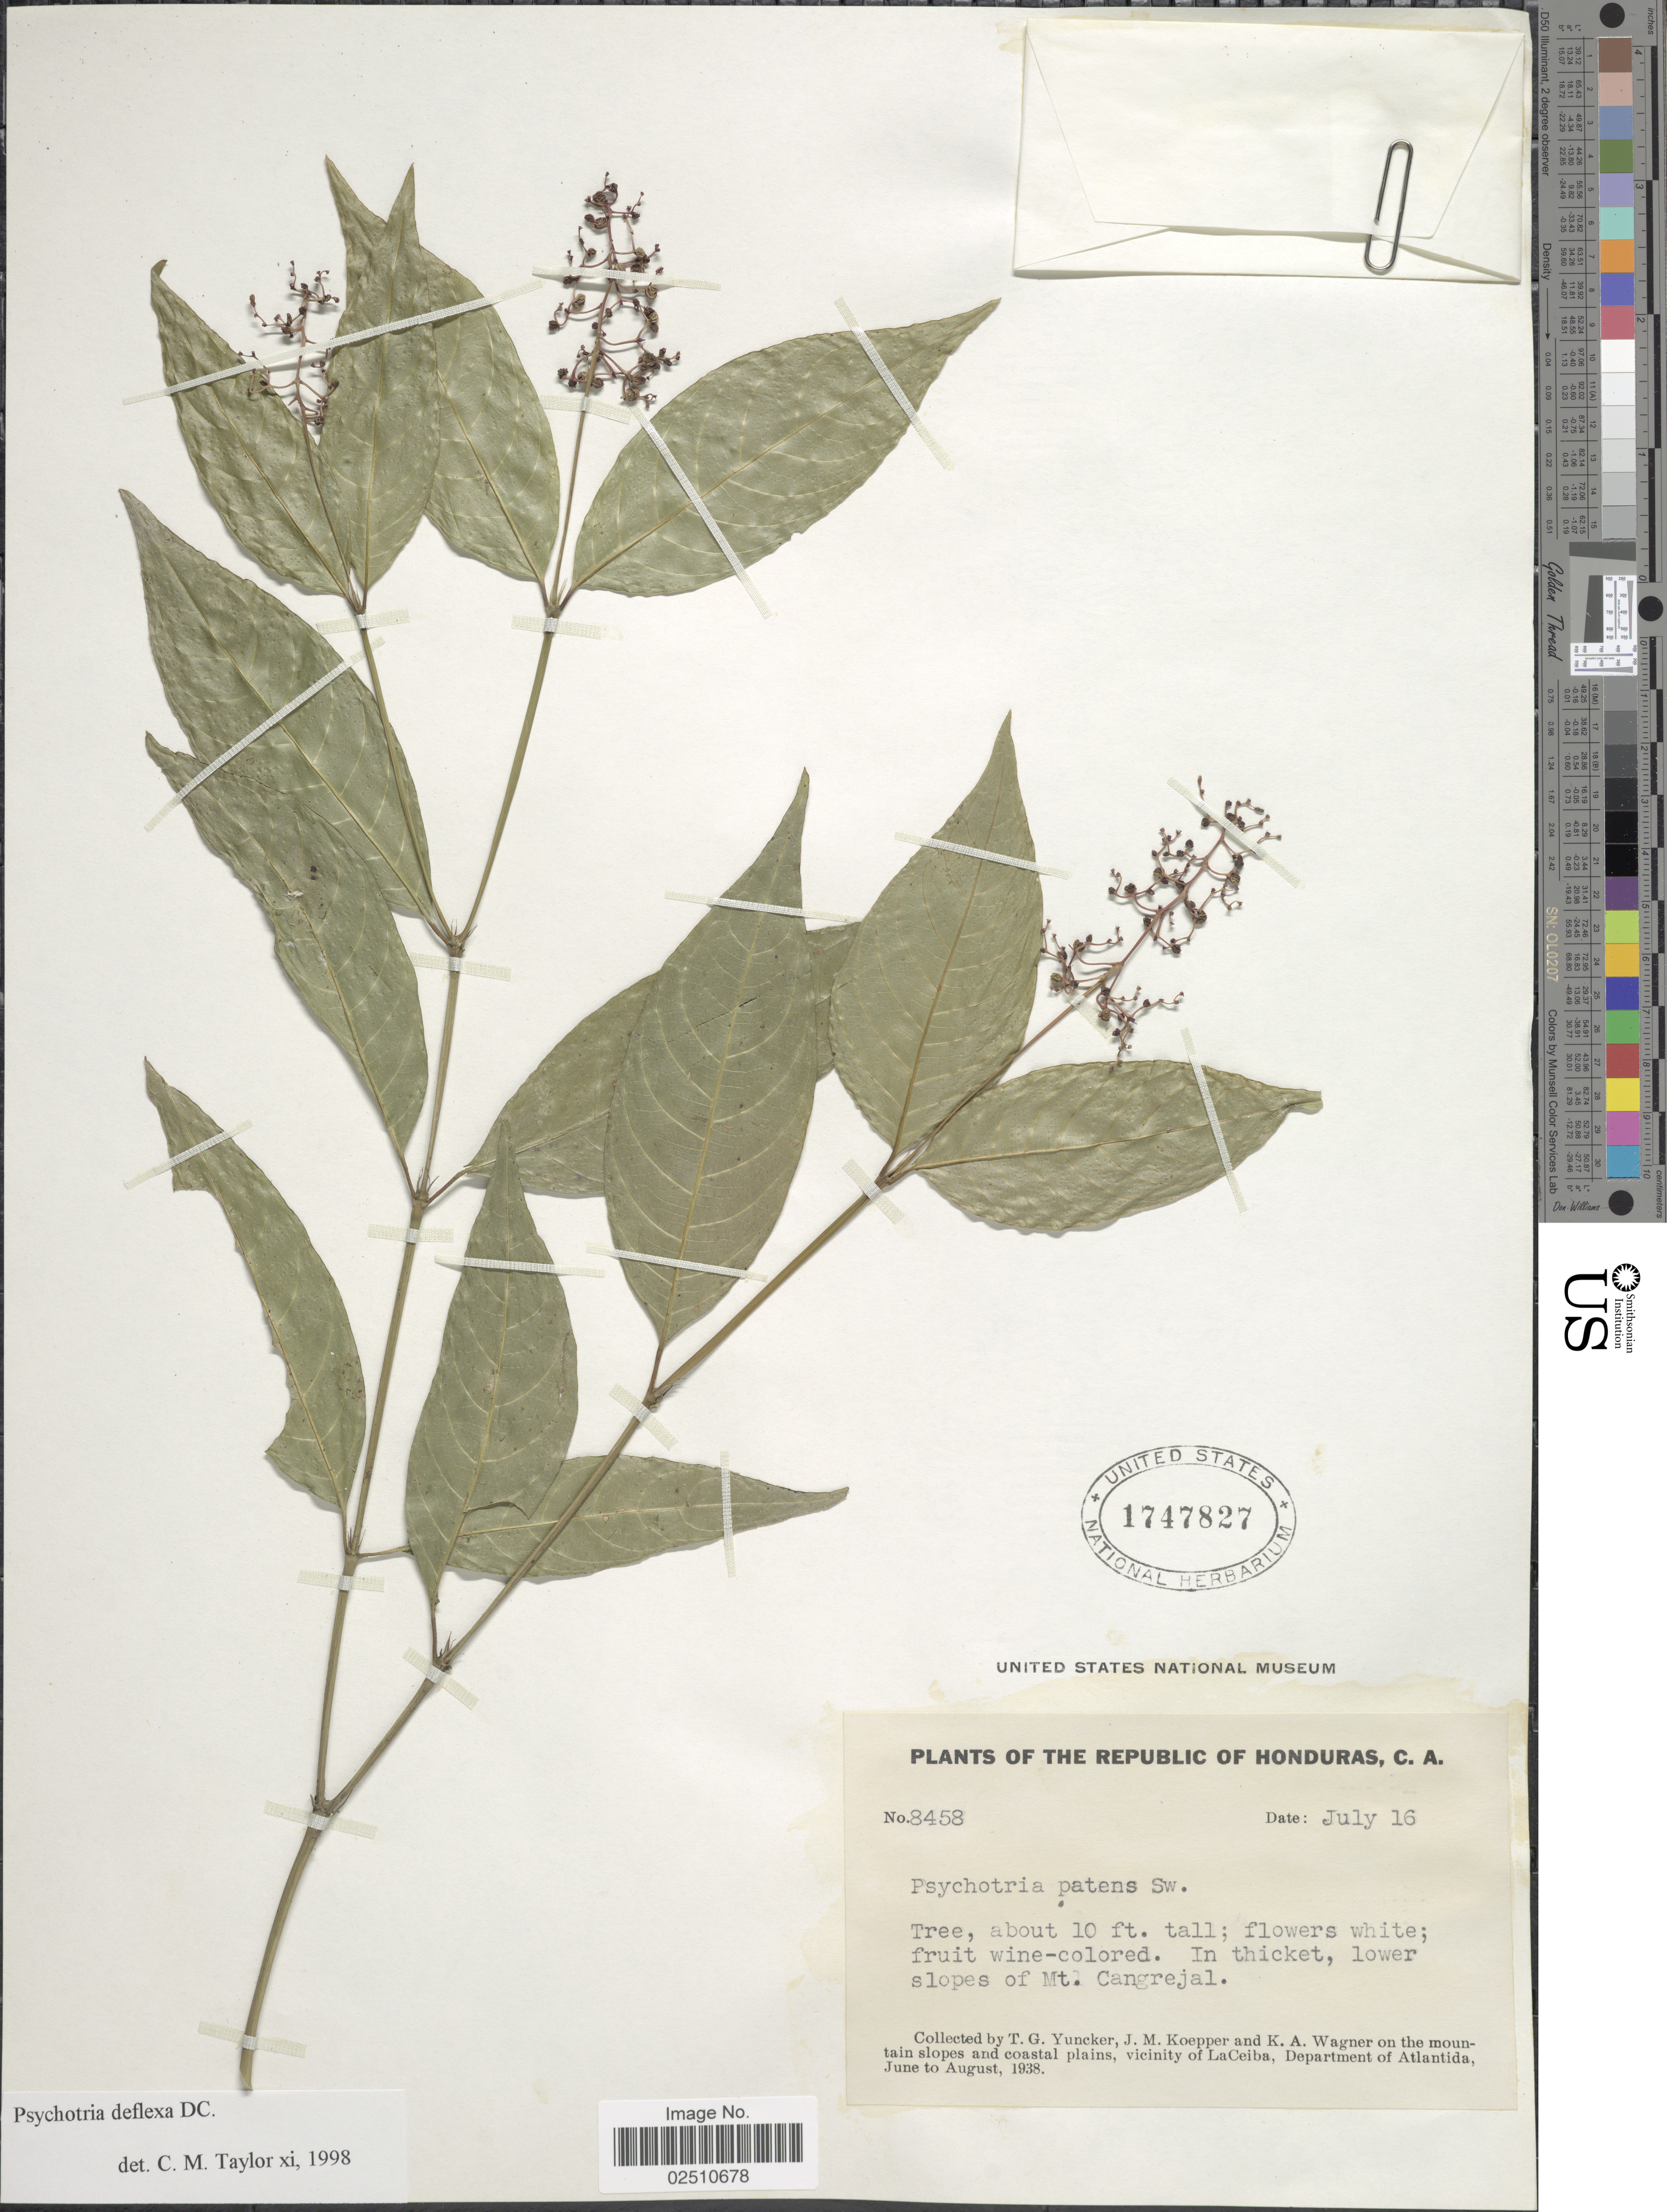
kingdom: Plantae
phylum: Tracheophyta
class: Magnoliopsida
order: Gentianales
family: Rubiaceae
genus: Psychotria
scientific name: Psychotria deflexa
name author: DC.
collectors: T. G. Yuncker, J. M. Koepper & K. A. Wagner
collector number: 8458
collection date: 1938-07-16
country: Honduras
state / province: Atlántida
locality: Republic of Honduras, slopes of Mt. Cangrejal, on the mountain slopes and coastal plains, Vicinity of La Ceiba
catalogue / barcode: US 1747827